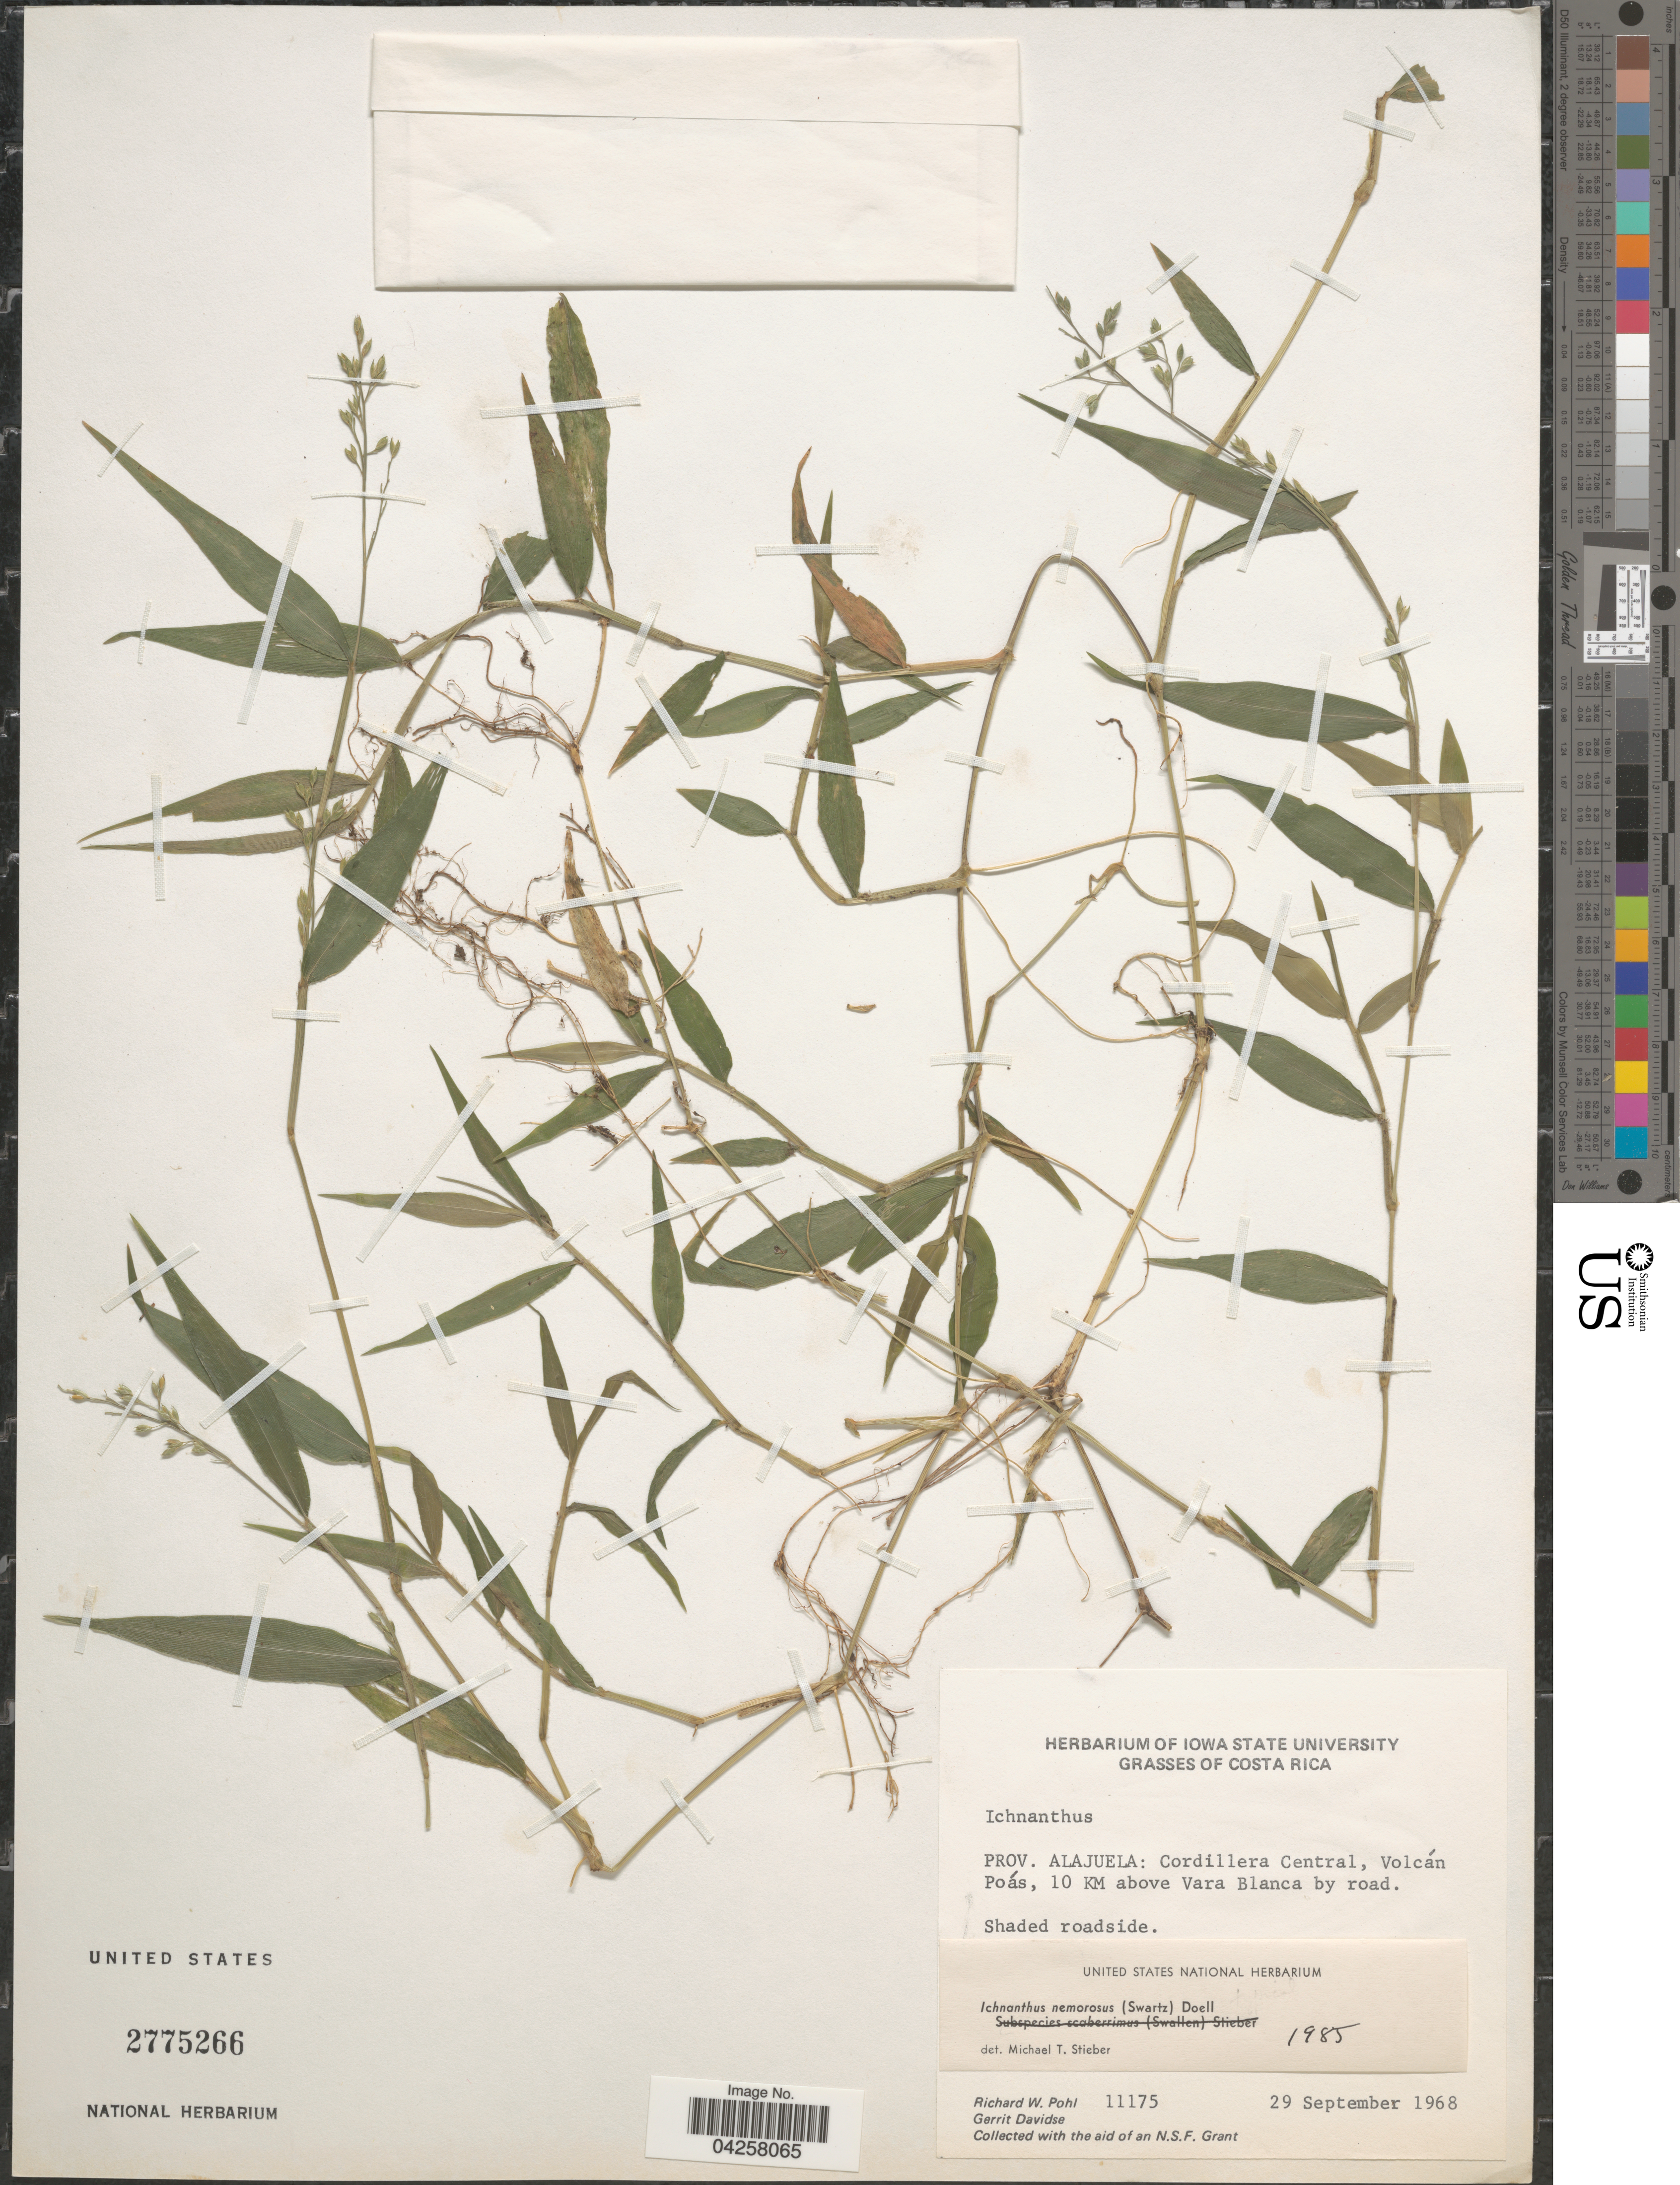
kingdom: Plantae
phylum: Tracheophyta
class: Liliopsida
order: Poales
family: Poaceae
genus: Ichnanthus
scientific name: Ichnanthus nemorosus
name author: (Sw.) Döll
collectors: R. W. Pohl & G. Davidse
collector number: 11175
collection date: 1968-09-29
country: Costa Rica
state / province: Alajuela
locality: Cordillera Central, Volcán Poás, 10 KM above Vara Blanca by road.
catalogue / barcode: US 2775266